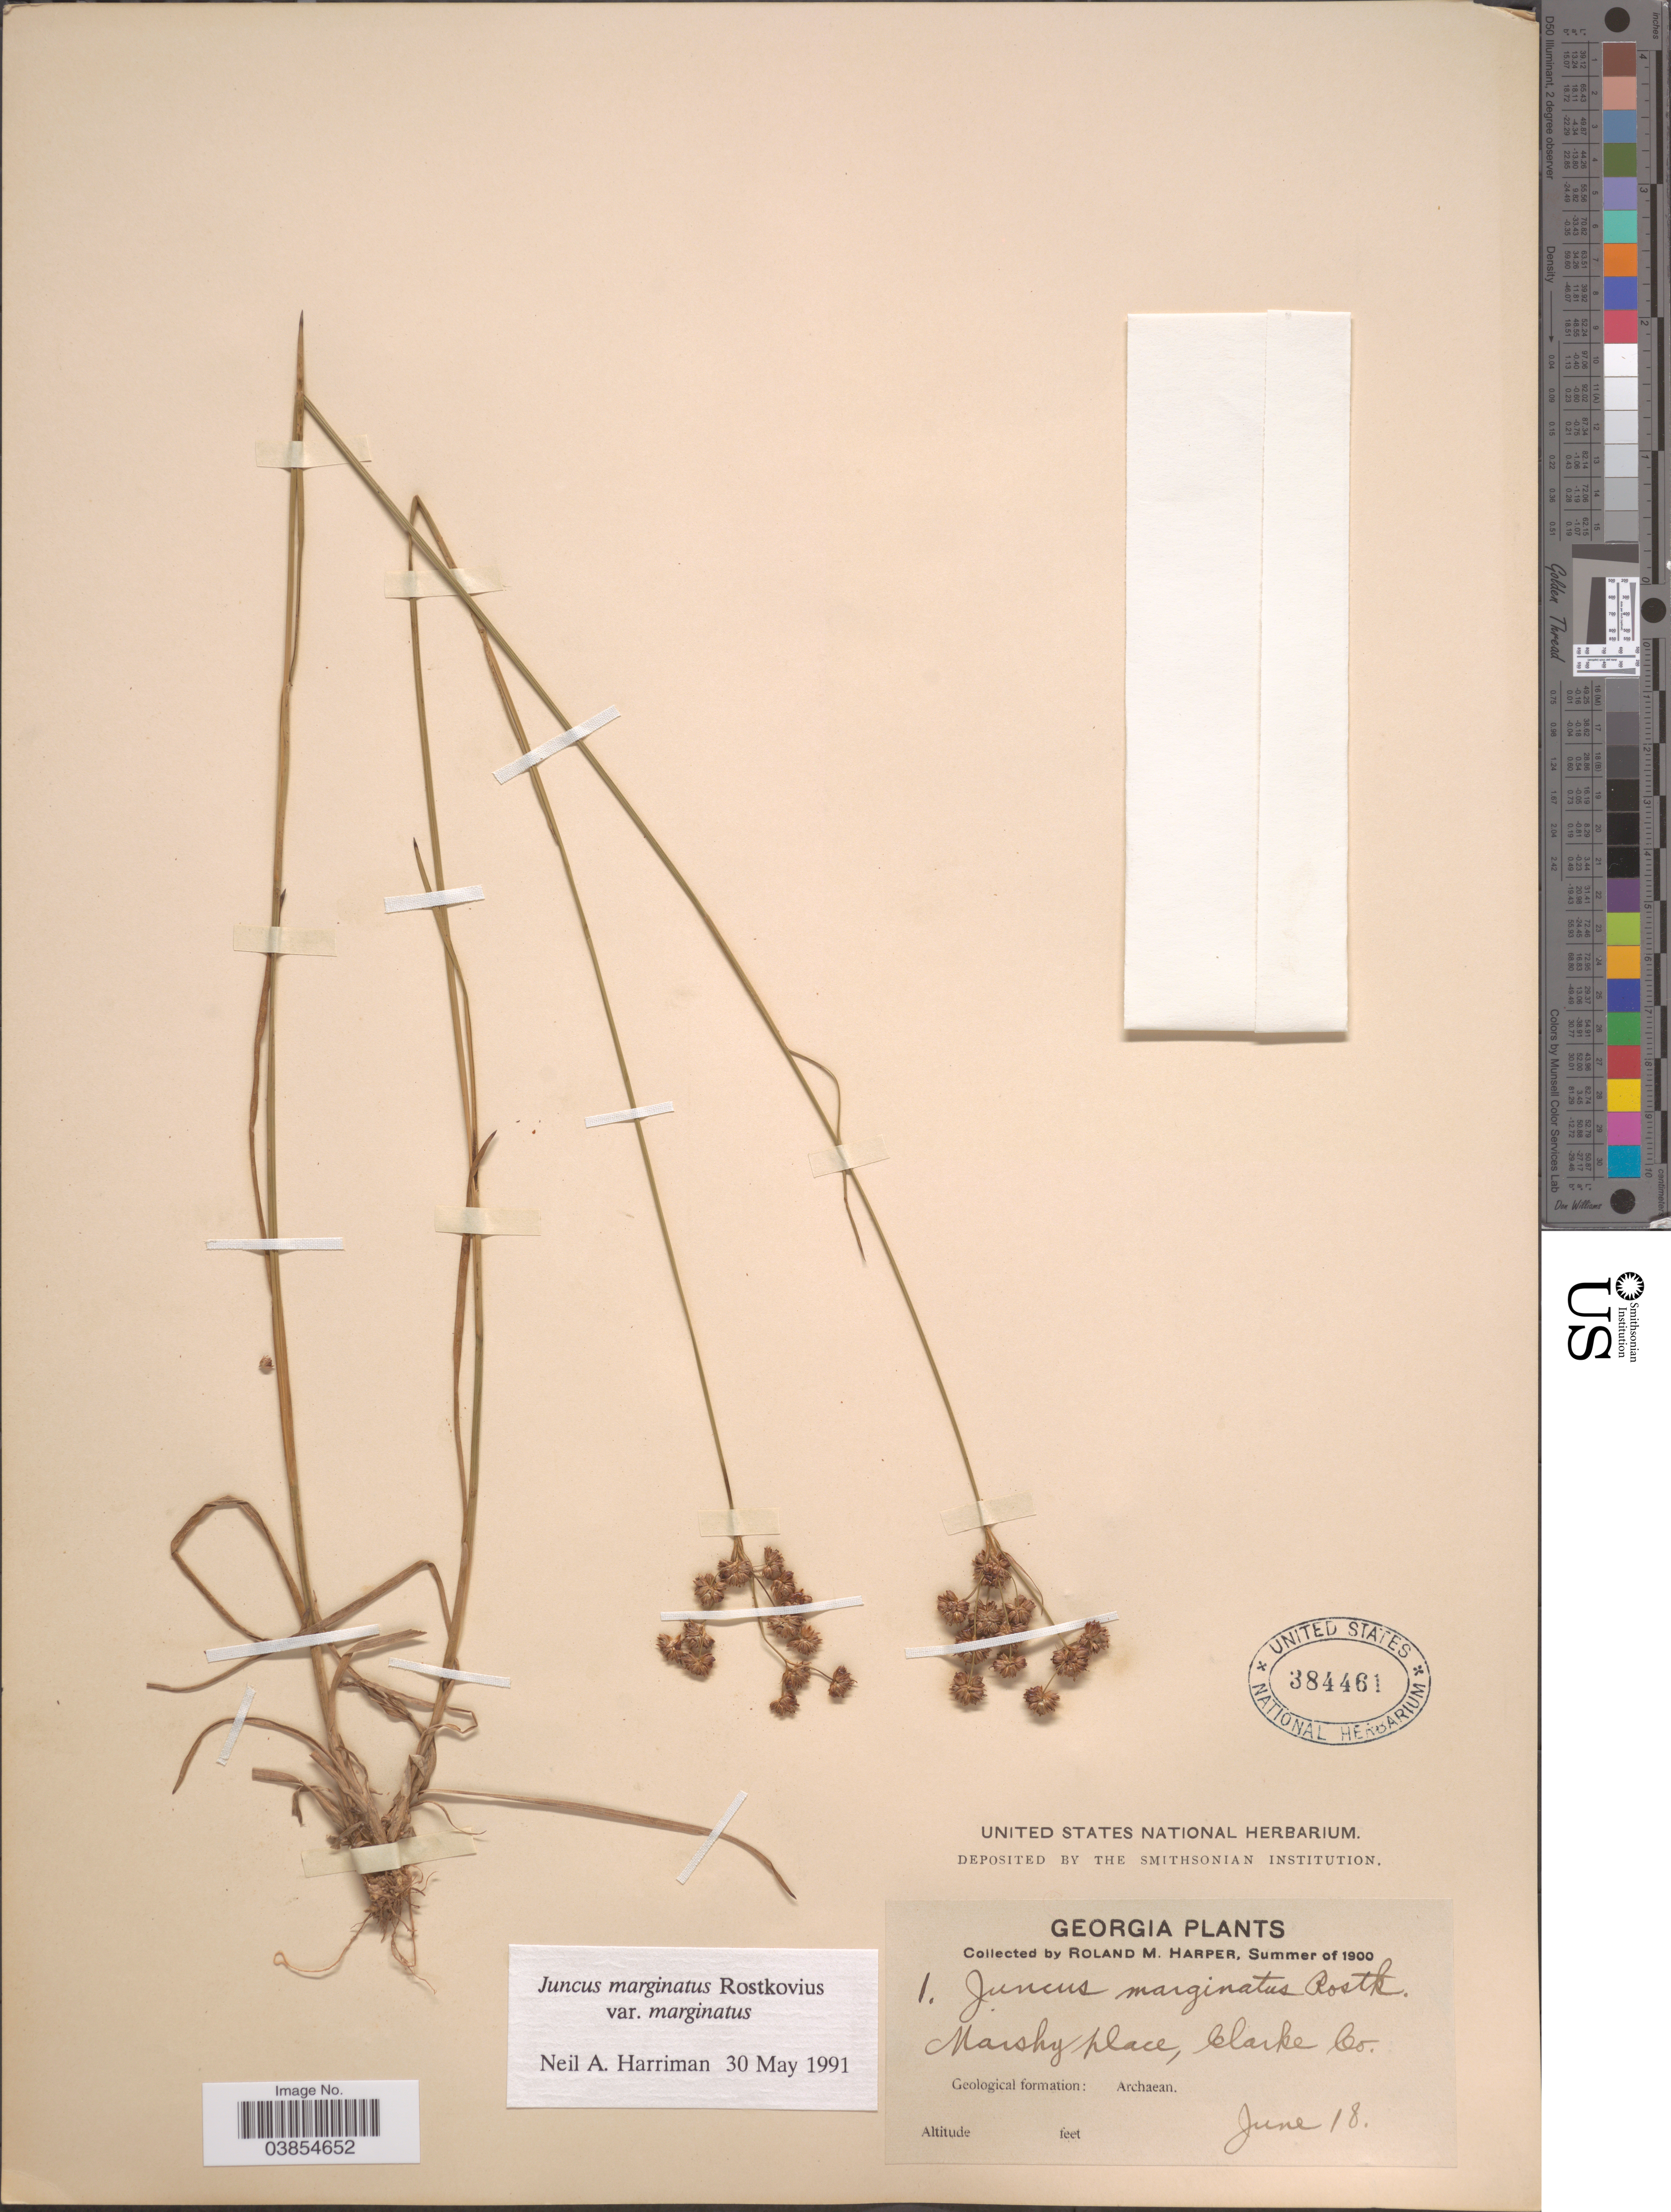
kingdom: Plantae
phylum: Tracheophyta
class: Liliopsida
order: Poales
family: Juncaceae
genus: Juncus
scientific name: Juncus marginatus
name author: Rostk.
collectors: R. M. Harper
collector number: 1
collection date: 1900-06-18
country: United States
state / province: Georgia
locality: Marshy place, Clarke Co. Geological formation: Archaean.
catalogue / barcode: US 384461